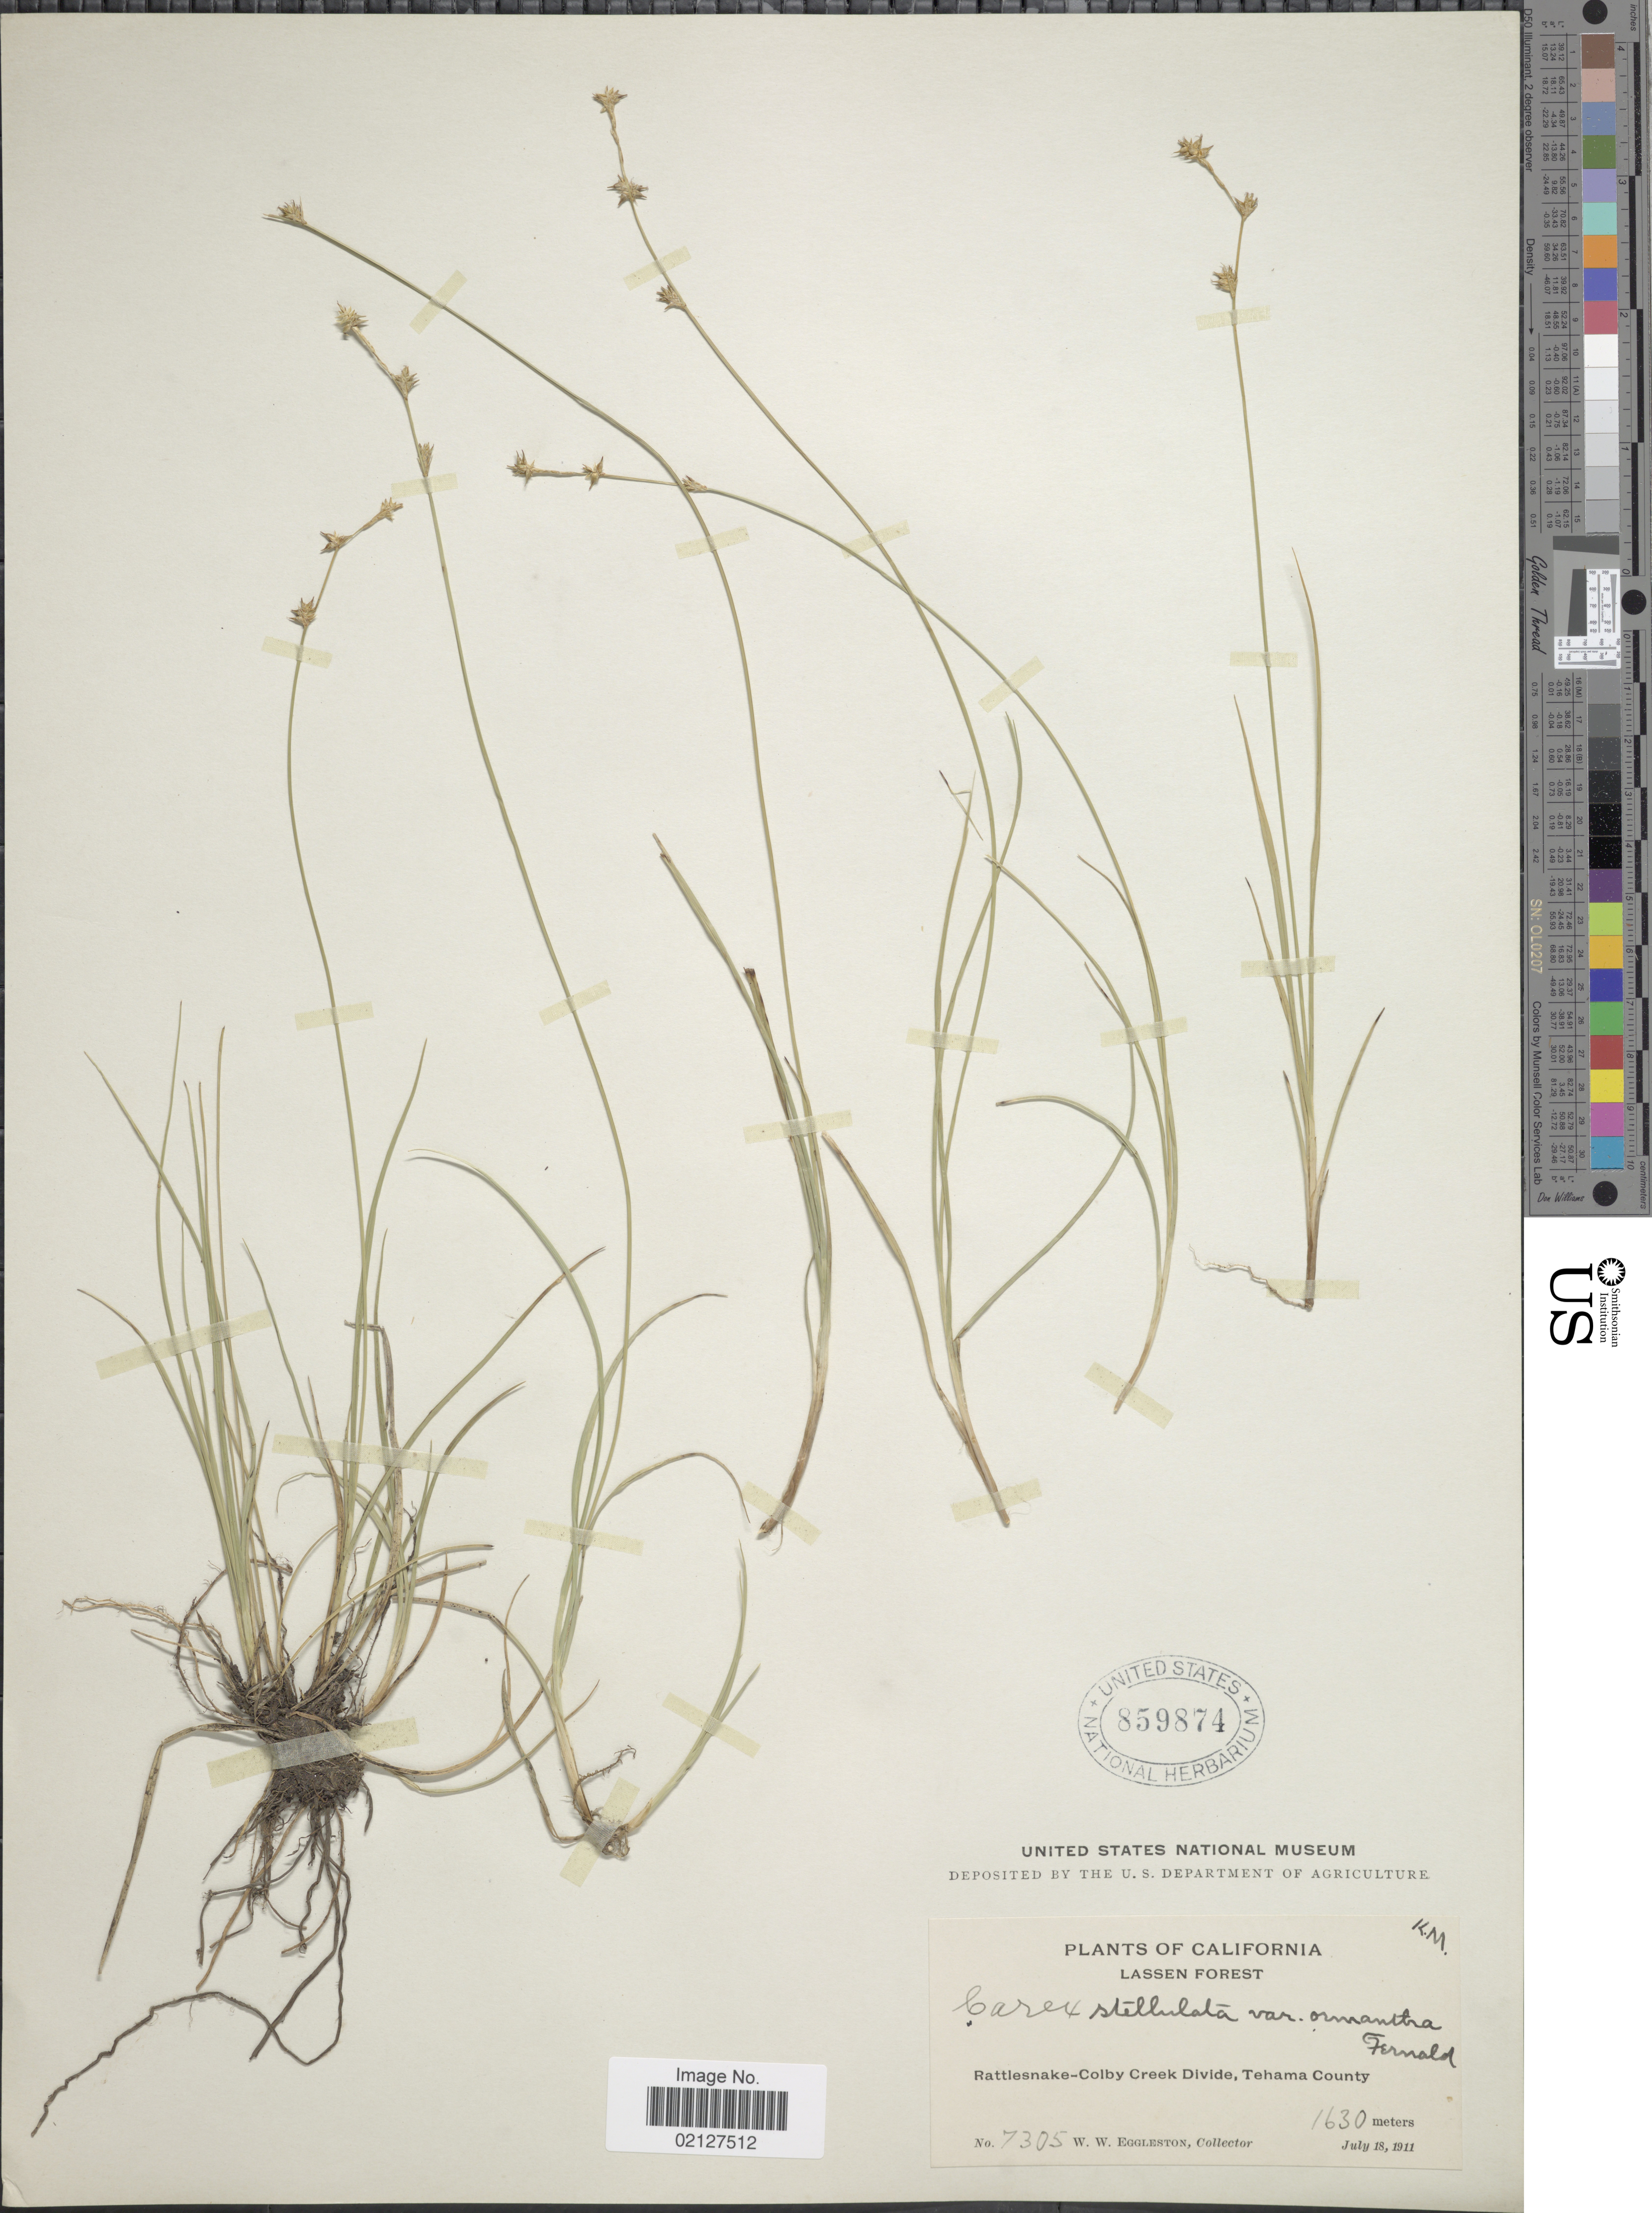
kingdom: Plantae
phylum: Tracheophyta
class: Liliopsida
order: Poales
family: Cyperaceae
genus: Carex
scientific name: Carex echinata subsp. echinata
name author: Murray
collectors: W. W. Eggleston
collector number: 7305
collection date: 1911-07-18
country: United States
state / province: California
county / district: Tehama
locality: Lassen Forest, Rattlesnake-Colby Creek Divide, Tehama County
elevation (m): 1630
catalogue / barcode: US 859874